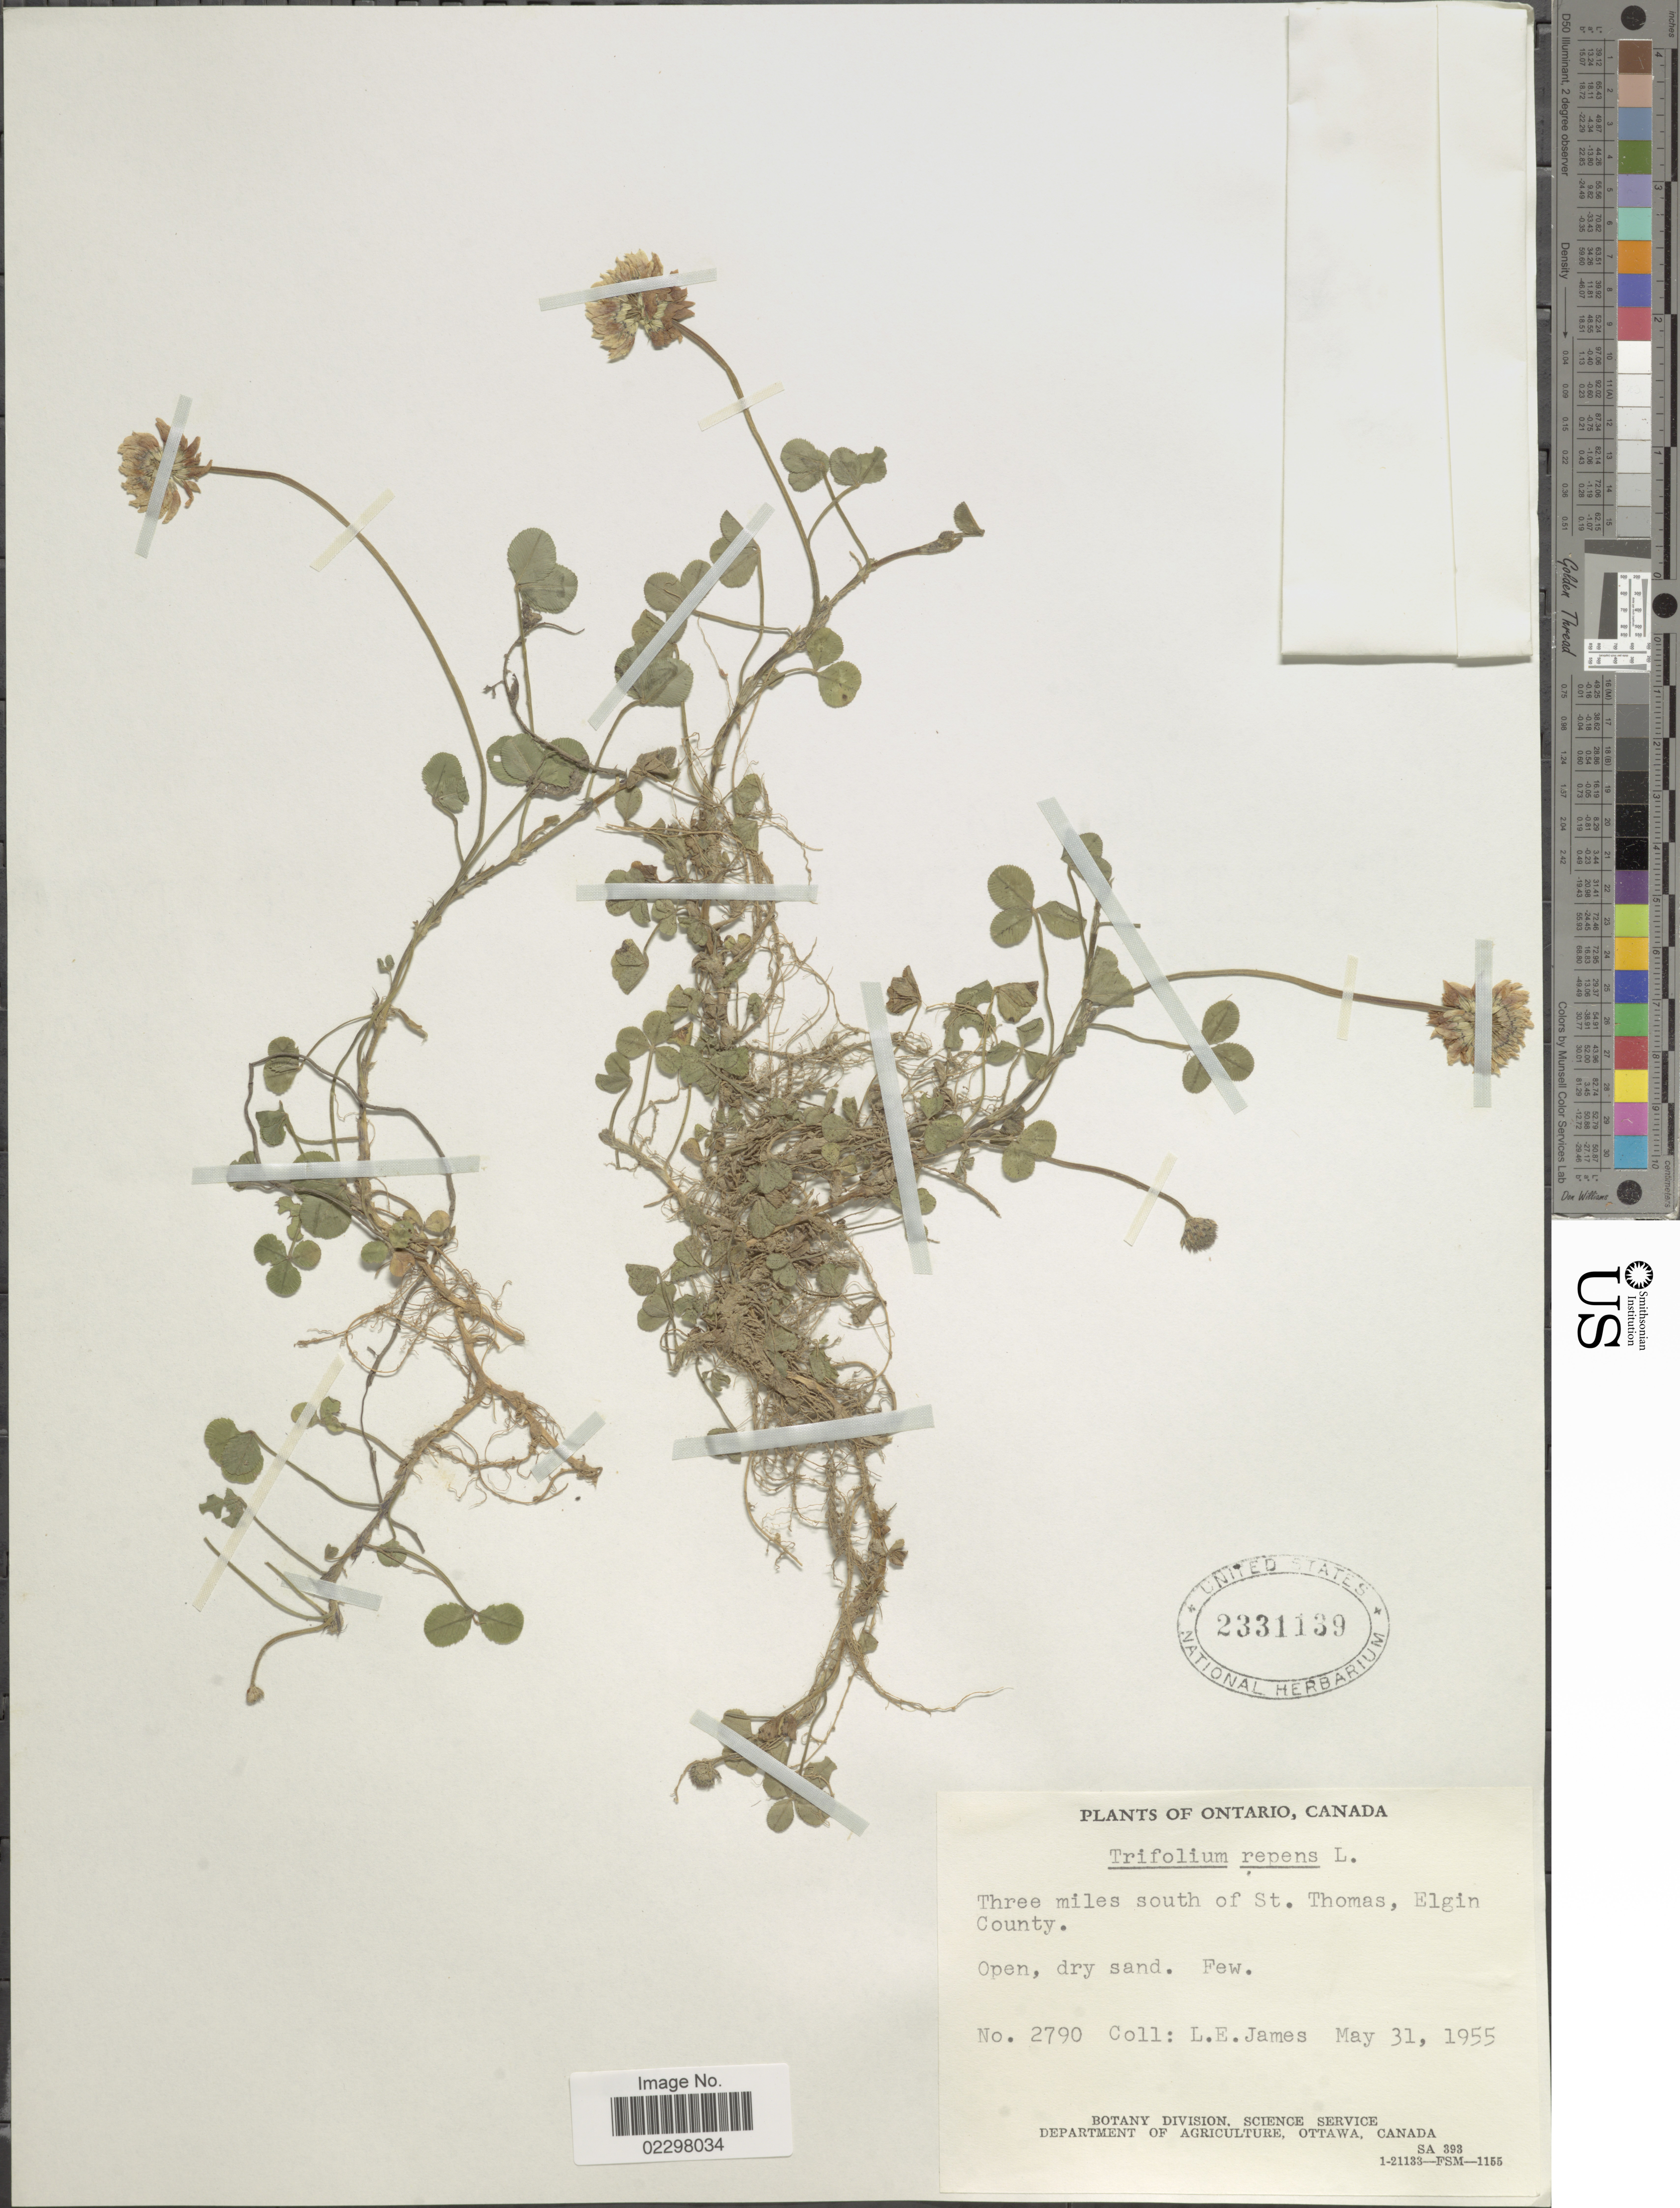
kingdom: Plantae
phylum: Tracheophyta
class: Magnoliopsida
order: Fabales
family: Fabaceae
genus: Trifolium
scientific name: Trifolium repens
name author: L.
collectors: L. E. James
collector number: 2790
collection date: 1955-05-31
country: Canada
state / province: Ontario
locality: Three miles south of St. Thomas, Elgin County.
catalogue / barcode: US 2331139